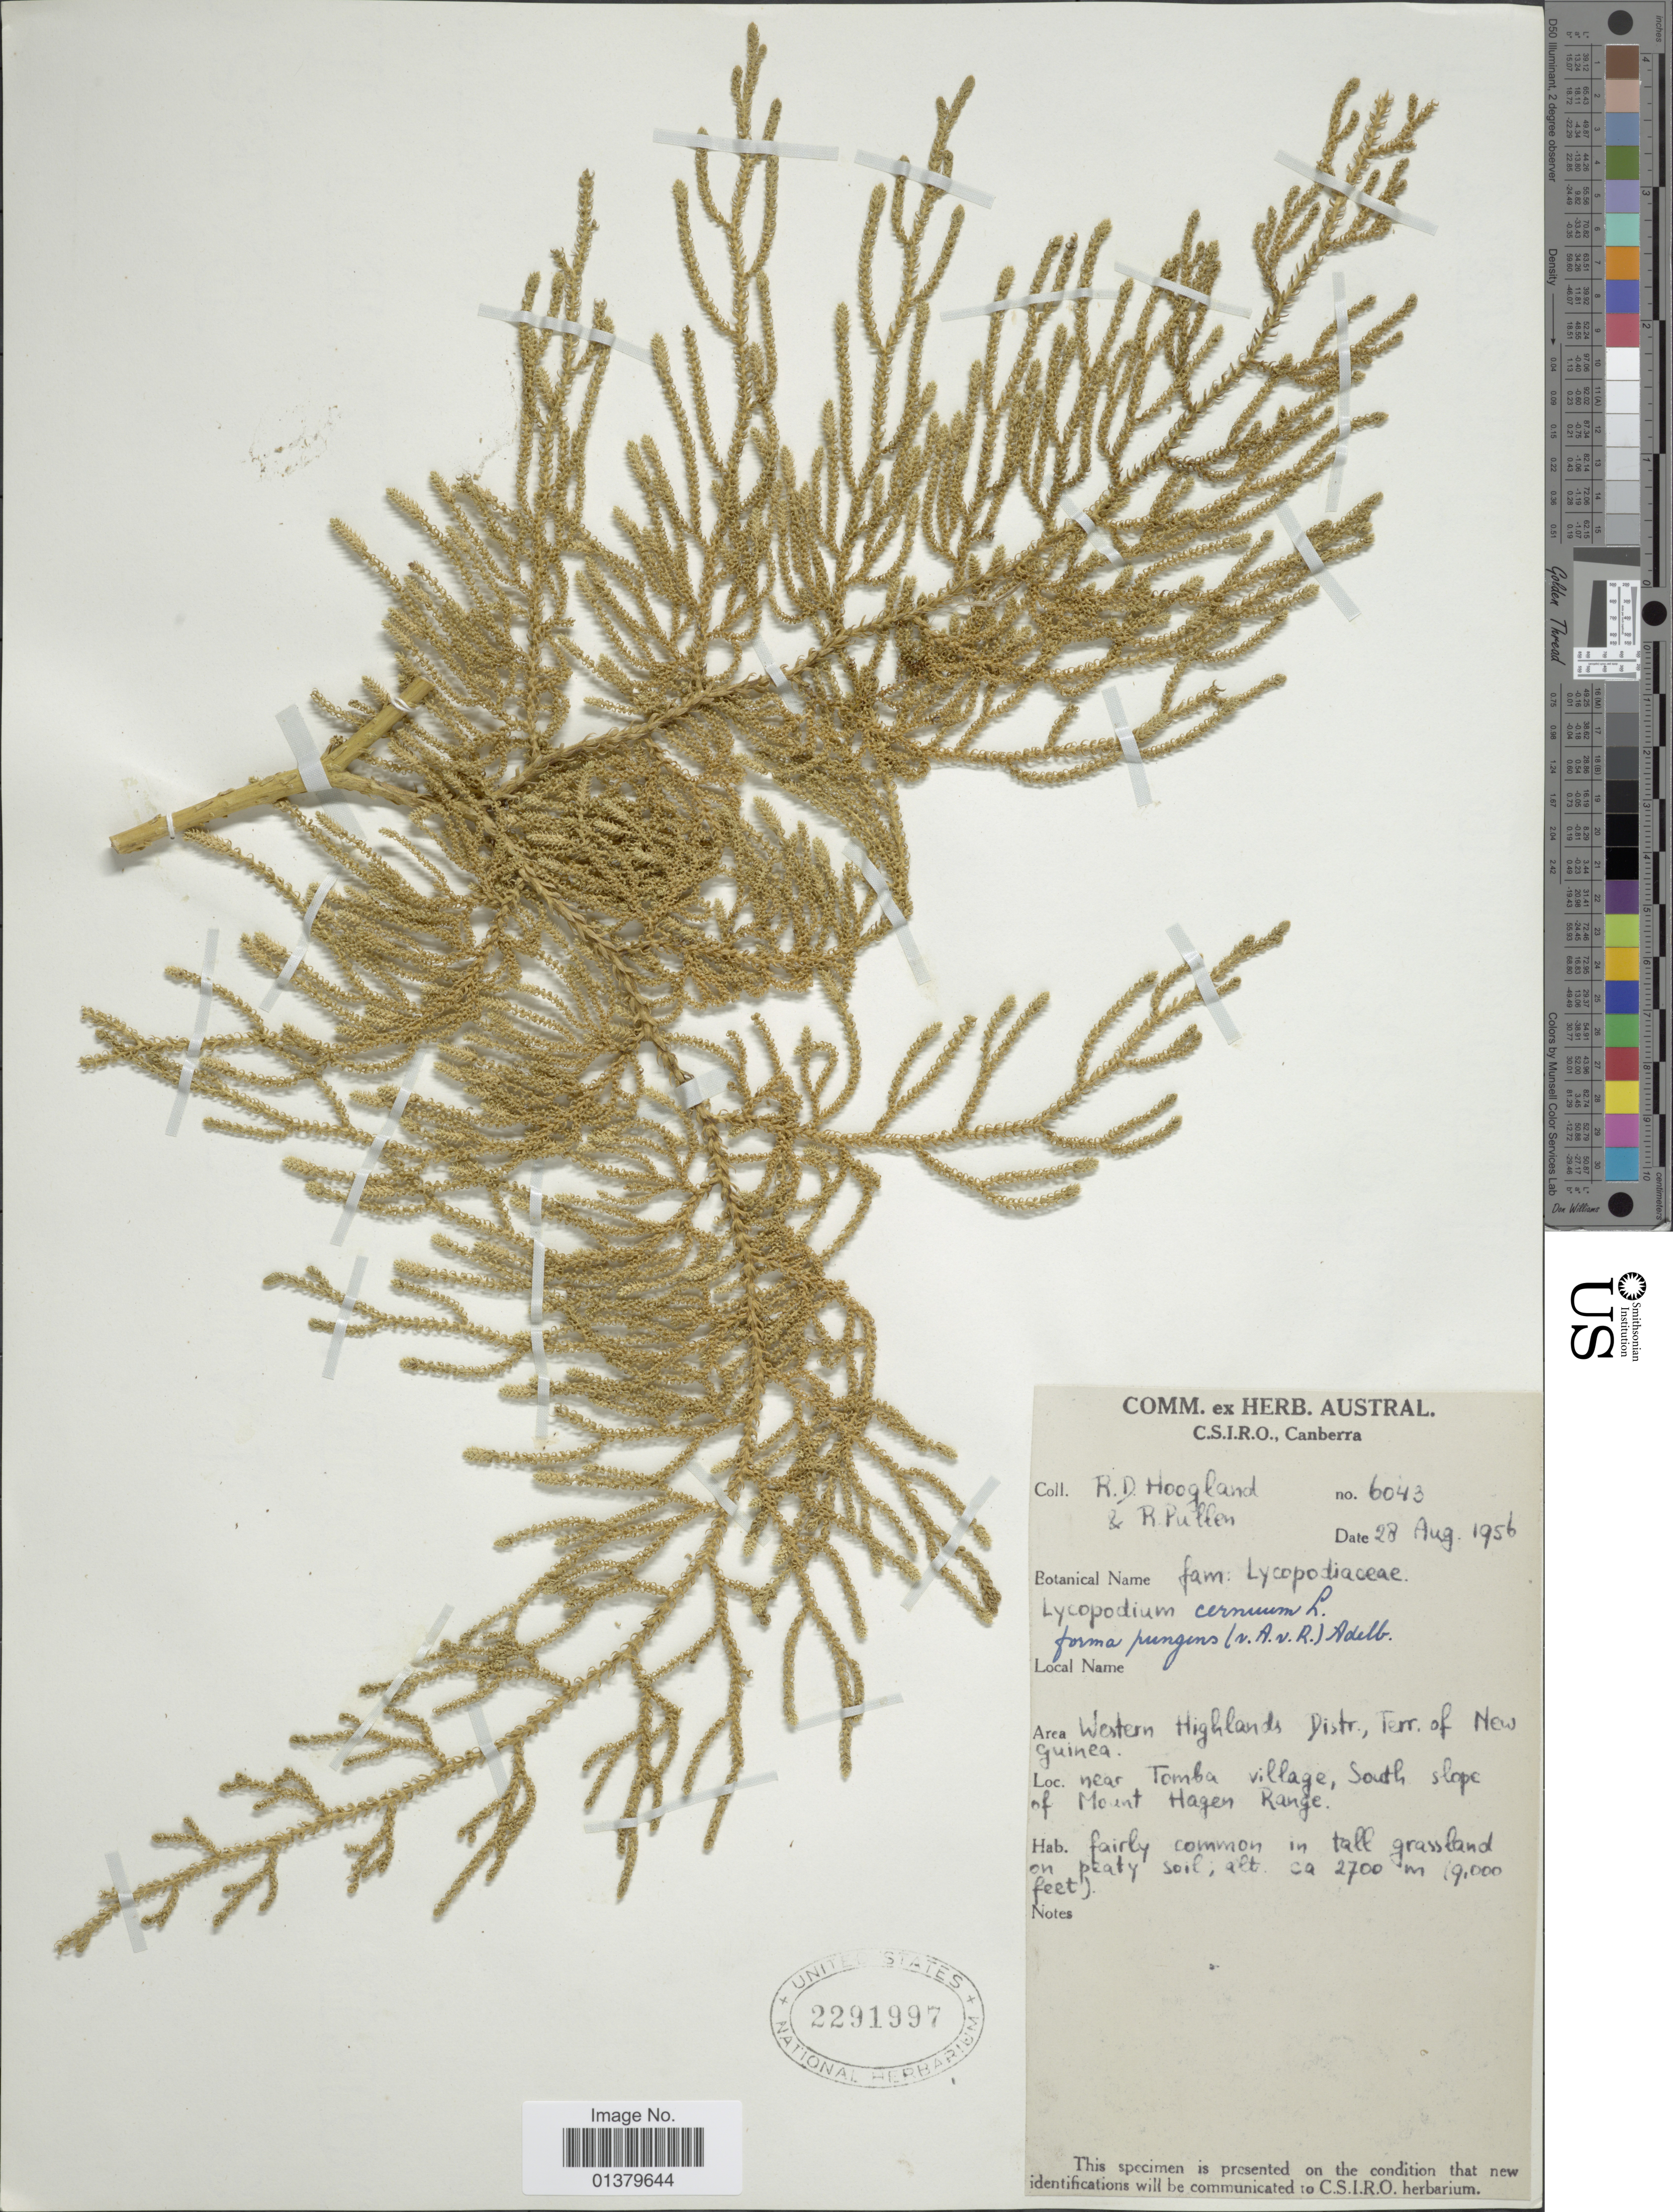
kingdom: Plantae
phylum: Tracheophyta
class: Lycopodiopsida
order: Lycopodiales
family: Lycopodiaceae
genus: Palhinhaea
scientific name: Palhinhaea cernua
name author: (L.) Vasc. & Franco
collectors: R. D. Hoogland & R. Pullen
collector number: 6043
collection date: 1956-08-28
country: Papua New Guinea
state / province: Western Highlands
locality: Distr Terr of New Guinea, near Tomba village, South slope of Mount Hagen Range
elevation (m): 2700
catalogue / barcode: US 2291997